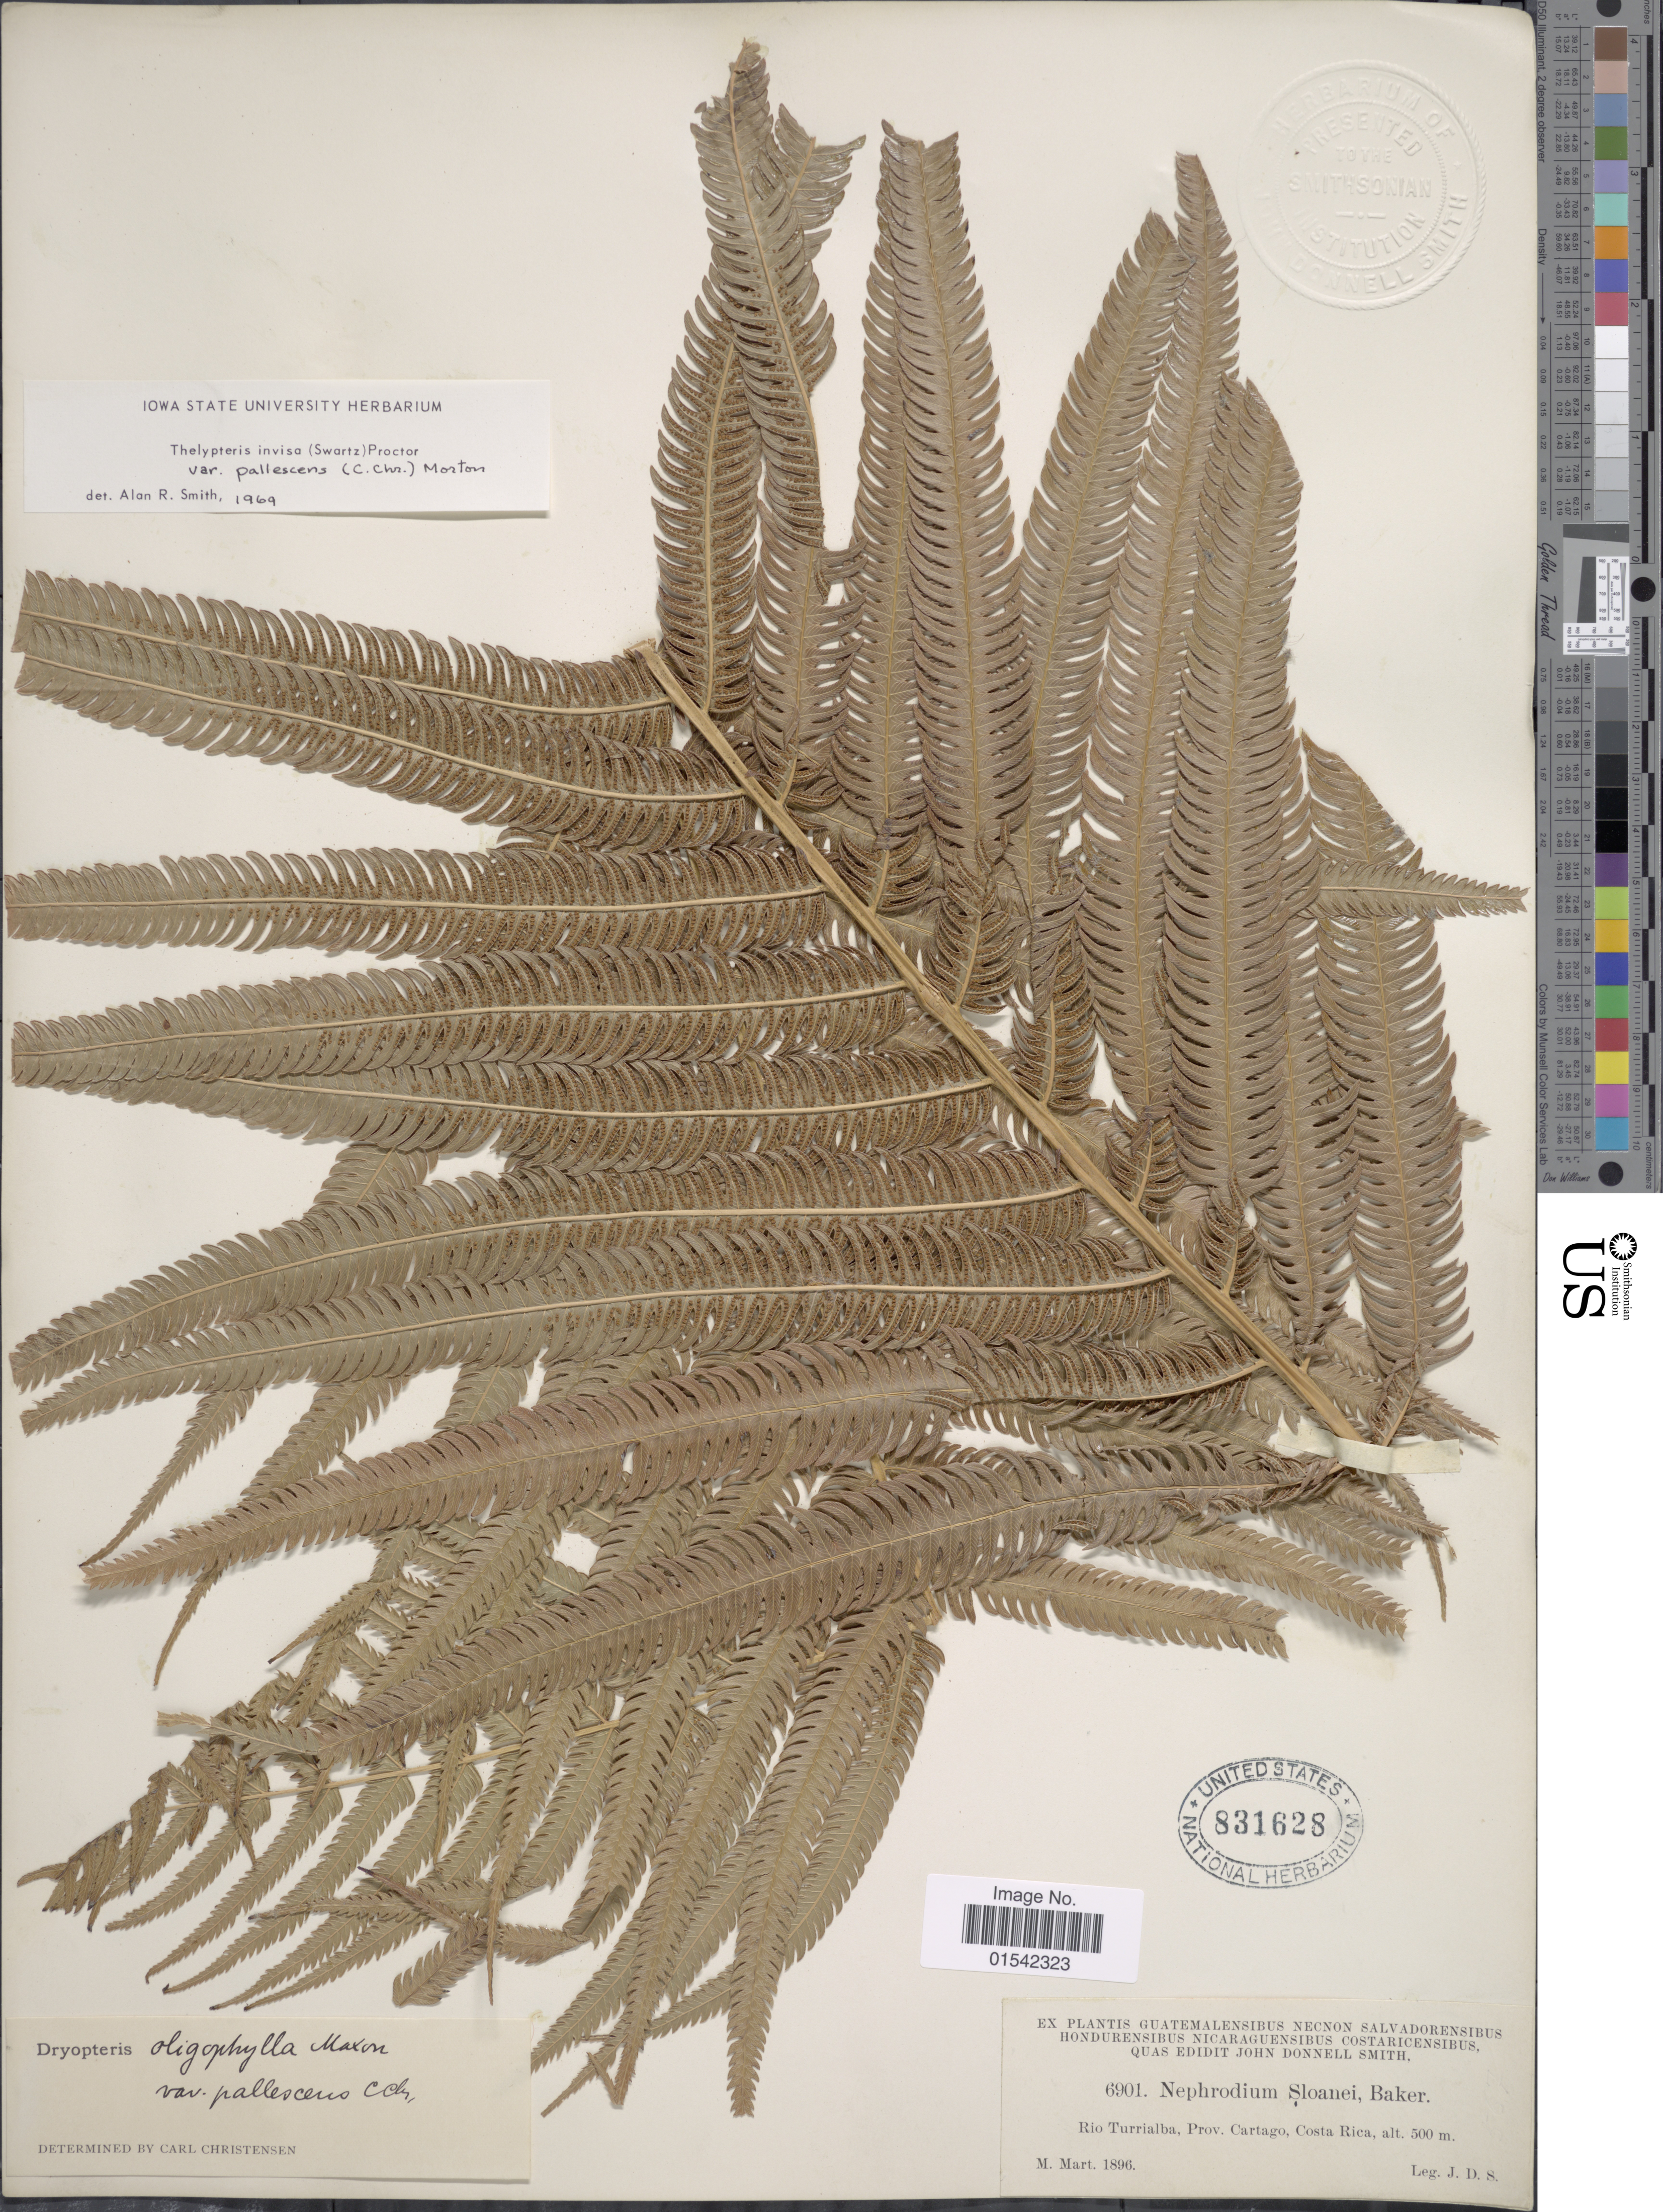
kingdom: Plantae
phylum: Tracheophyta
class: Polypodiopsida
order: Polypodiales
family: Thelypteridaceae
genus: Cyclosorus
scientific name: Cyclosorus grandis (A.R. Sm.) comb. nov., ined 2015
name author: (A.R. Sm.)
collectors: J. Donnell Smith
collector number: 6901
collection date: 1896-03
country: Costa Rica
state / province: Cartago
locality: Rio Turrialba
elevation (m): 500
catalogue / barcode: US 831628